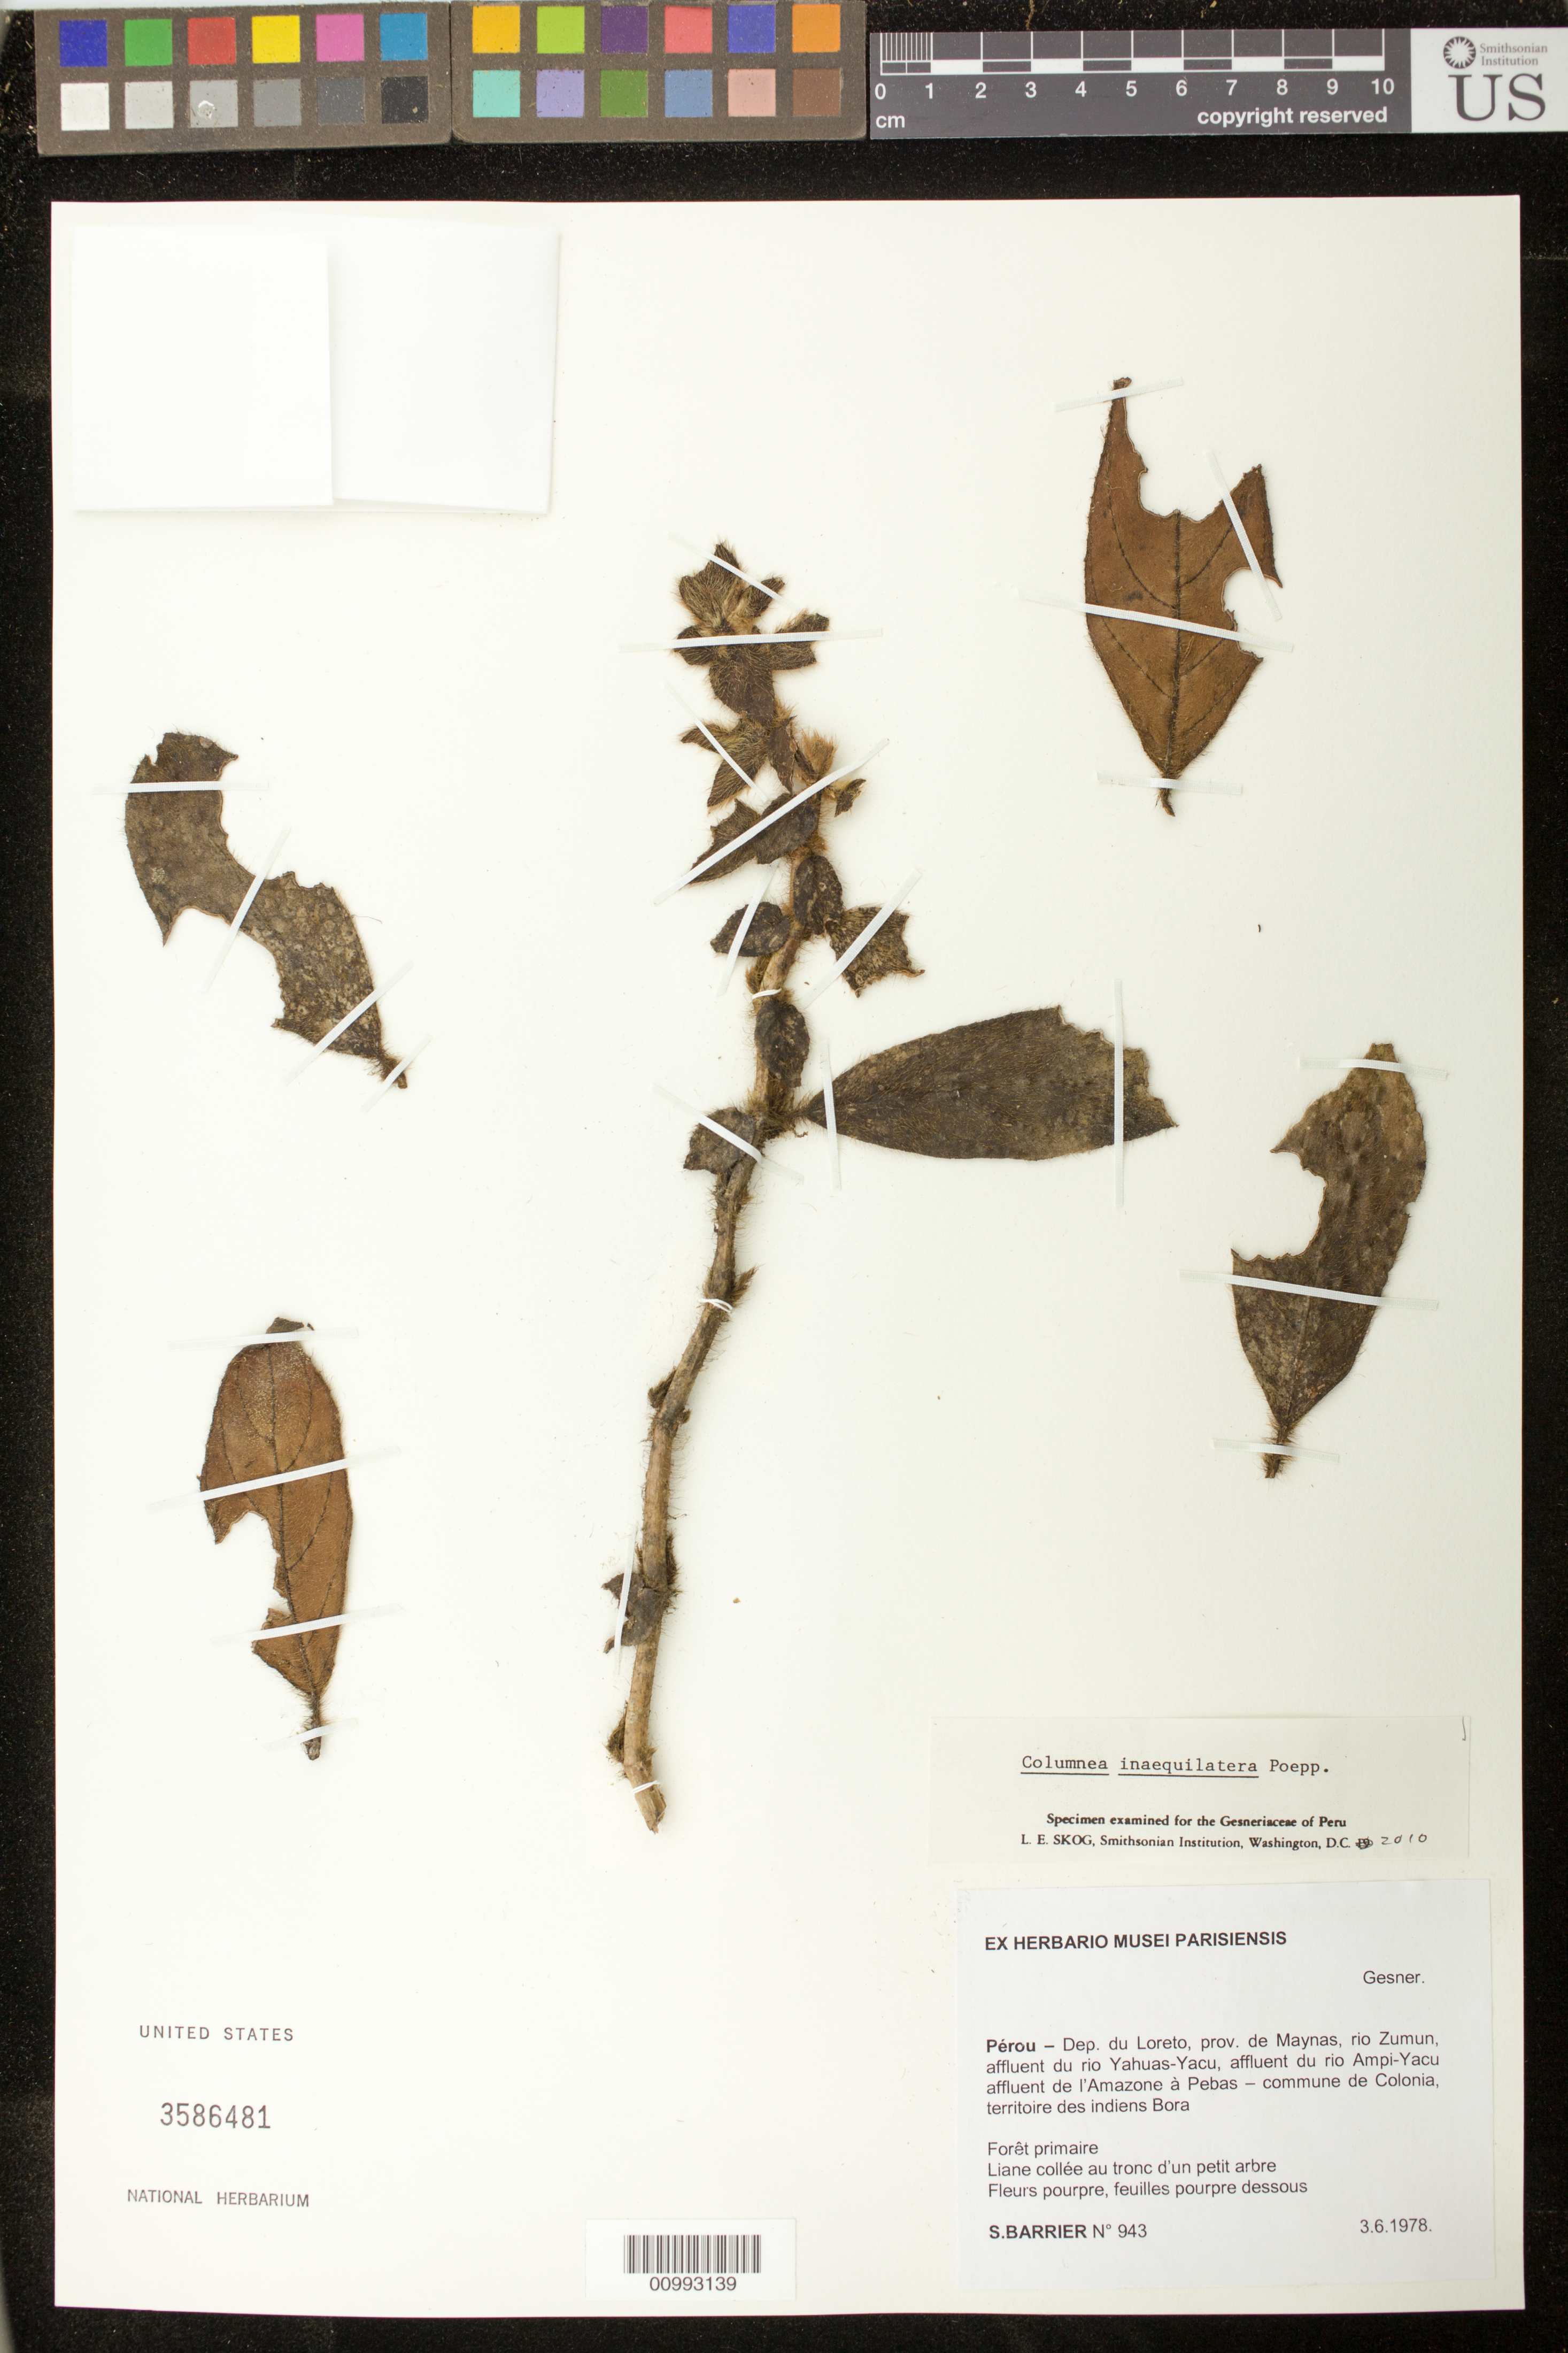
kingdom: Plantae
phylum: Tracheophyta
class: Magnoliopsida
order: Lamiales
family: Gesneriaceae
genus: Columnea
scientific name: Columnea inaequilatera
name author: Poepp.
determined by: Skog, Laurence E.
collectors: S. Barrier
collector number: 943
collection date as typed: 03 Jun 1978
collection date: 1978-06-03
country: Peru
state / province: Loreto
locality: Dep. Du Loreto, prov. De Maynas, rio Zumun, affluent del rio Yahuas-Yacu, affluent du rio Ampi-Yacu affluent de l'Amazone à Pebas - commune de Colonia, territoire des indiens Bora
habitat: Forêt primaire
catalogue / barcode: US 3586481